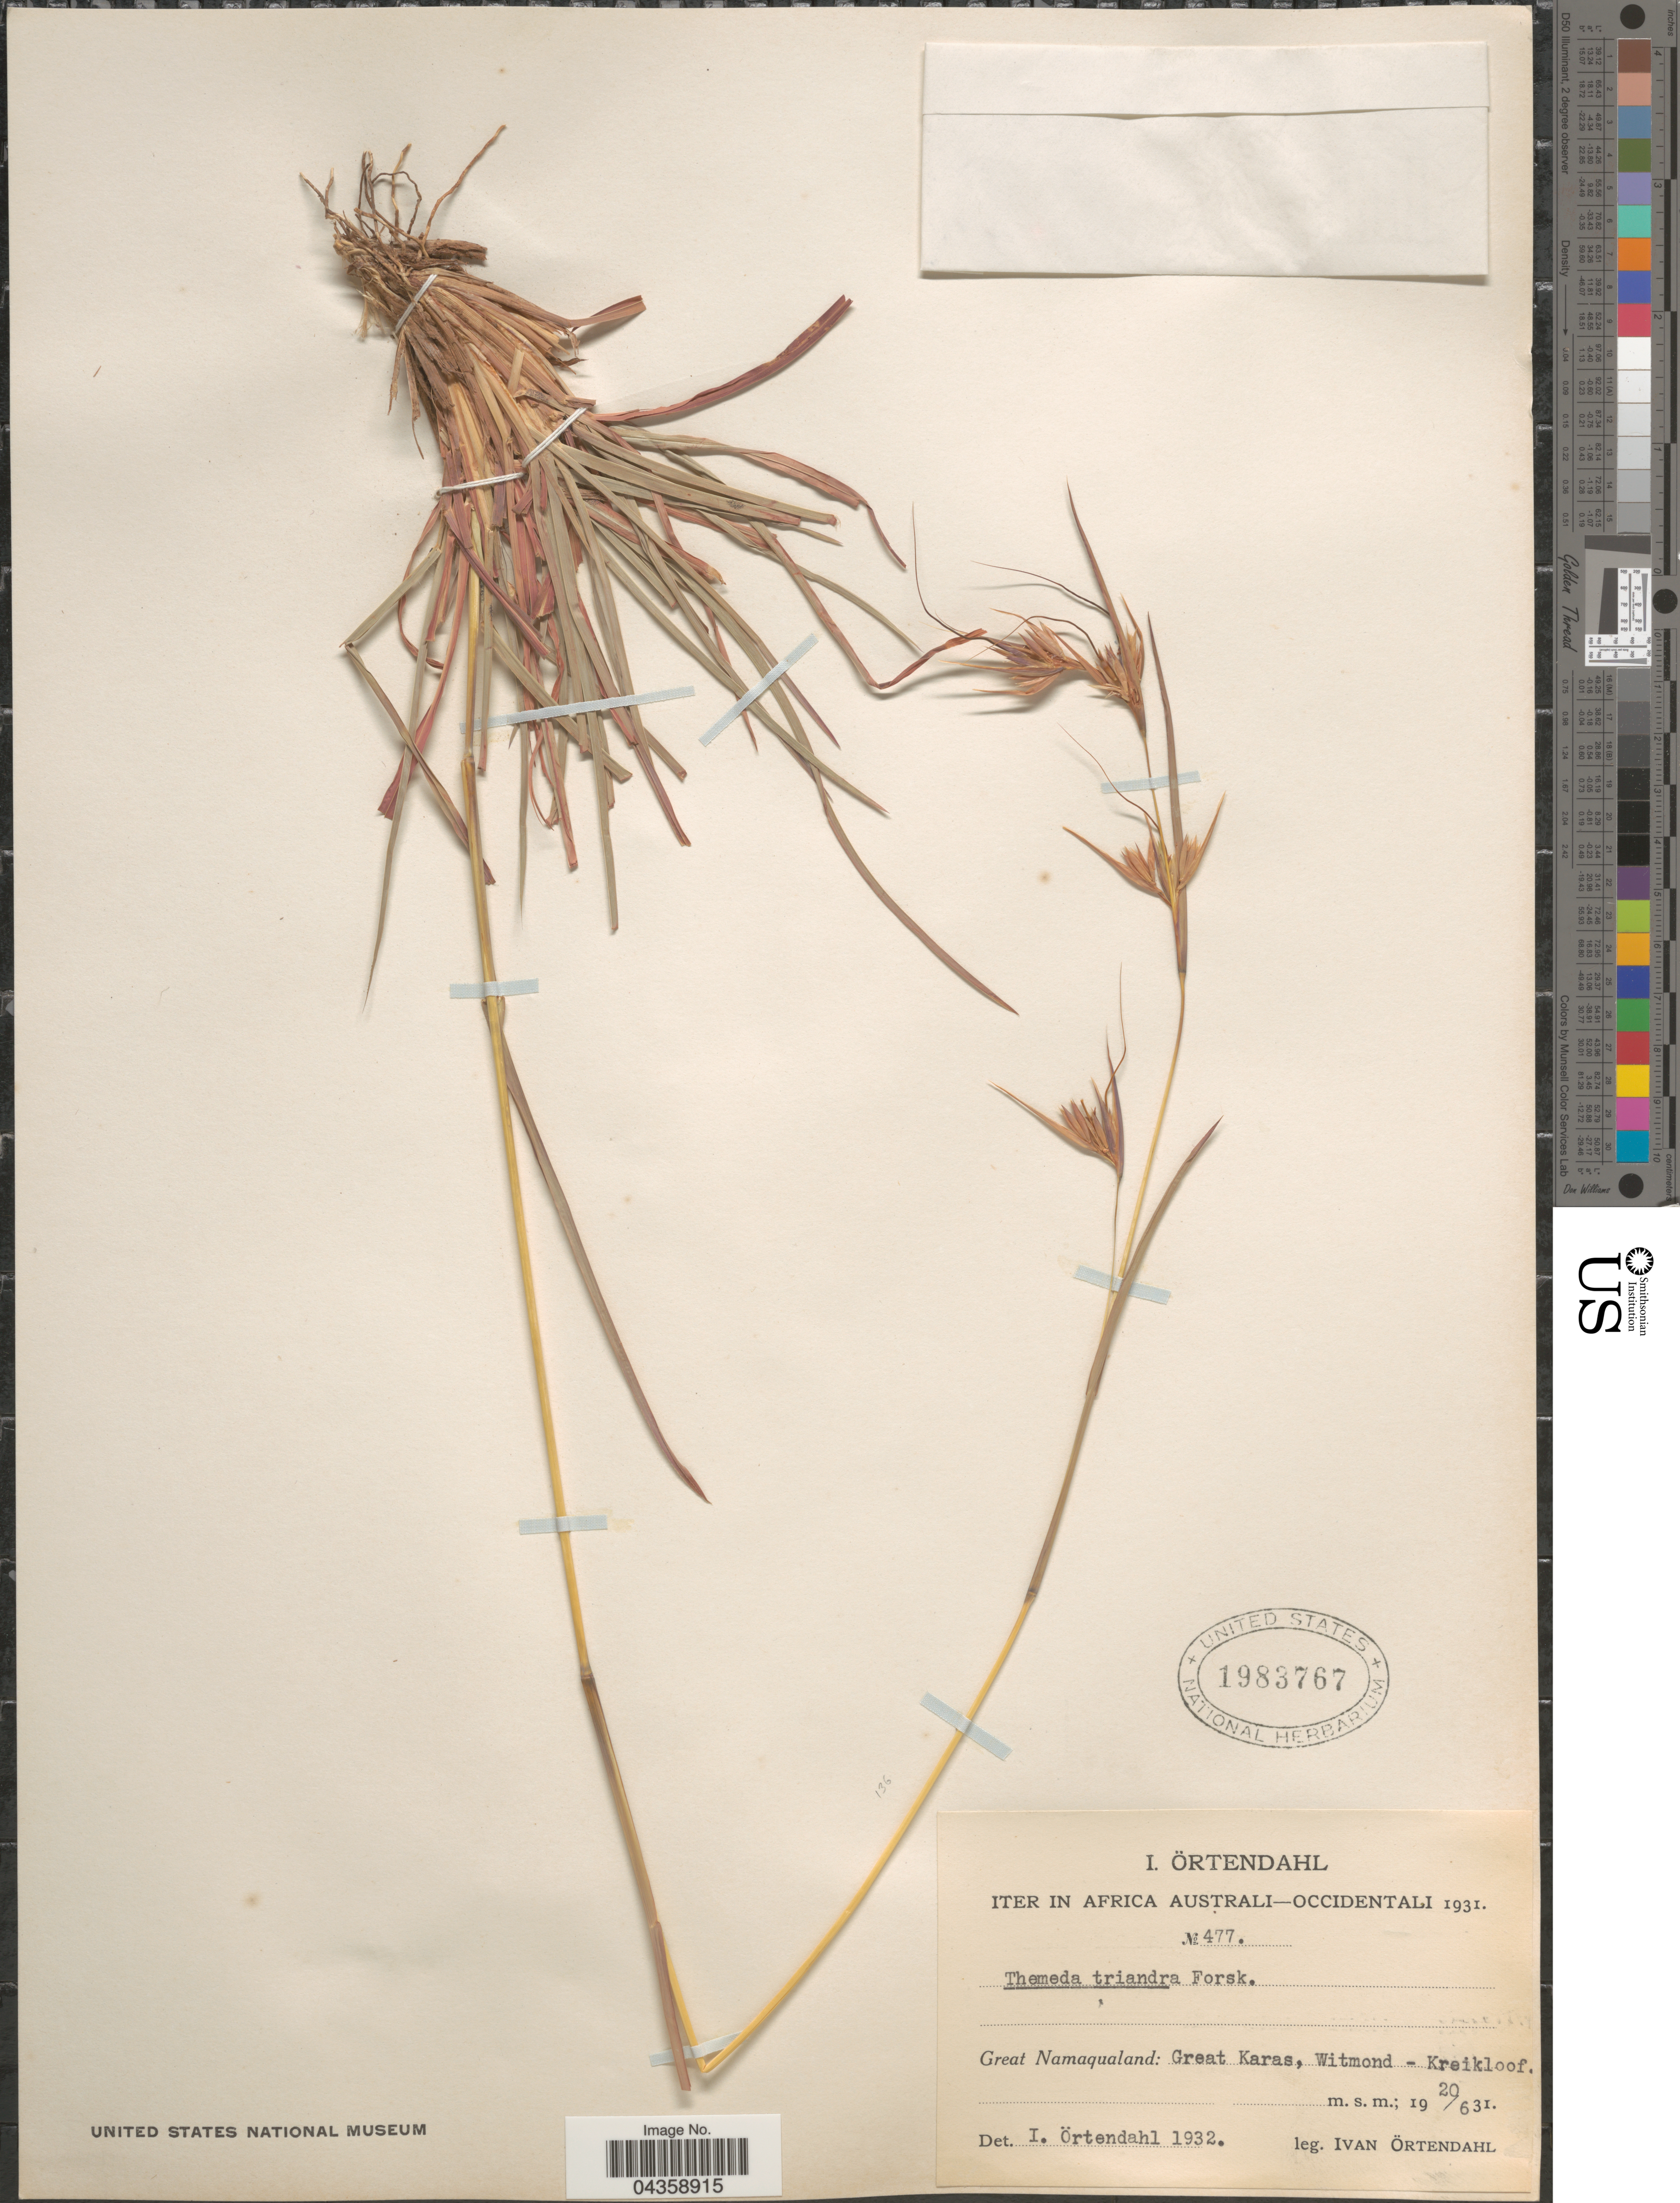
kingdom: Plantae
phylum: Tracheophyta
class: Liliopsida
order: Poales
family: Poaceae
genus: Themeda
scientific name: Themeda triandra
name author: Forssk.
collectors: I. Ortendahl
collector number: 477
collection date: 1931-06-20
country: Namibia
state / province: Karas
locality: Iter in Africa Australi-Occidentali 1931. Great Namaqualand: Great Karas, Witmond - Kreikloof.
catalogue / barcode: US 1983767